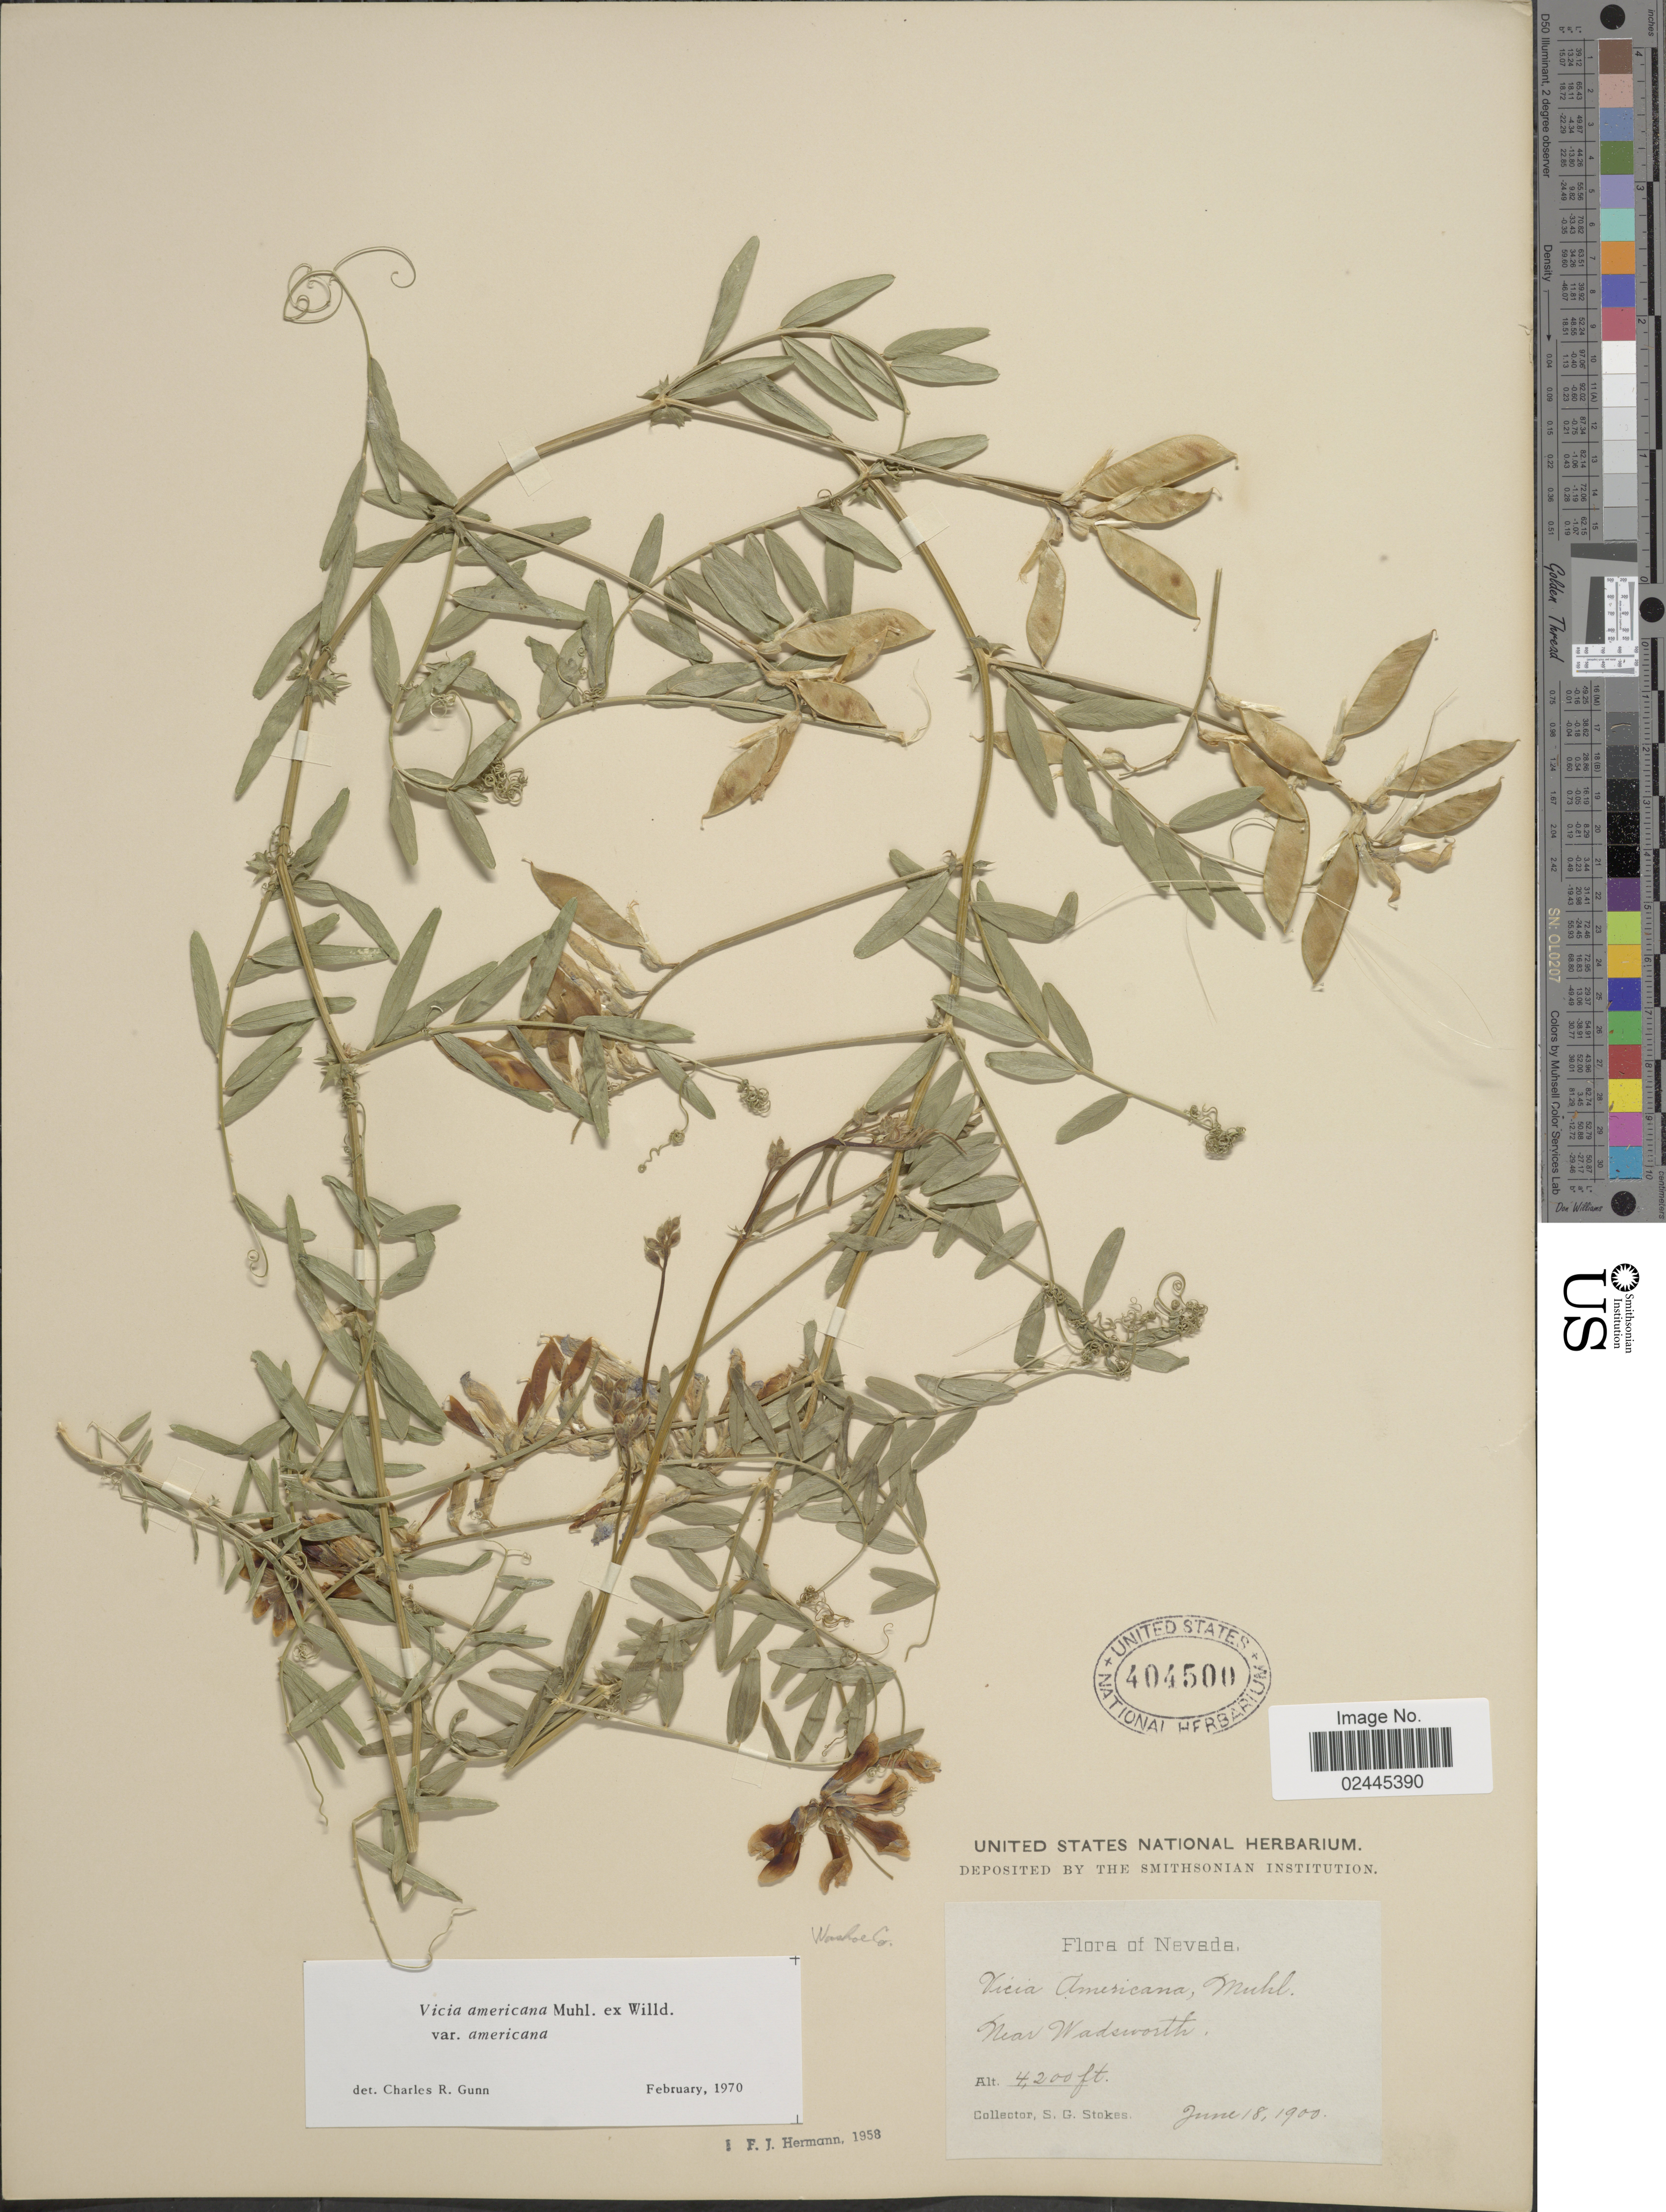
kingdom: Plantae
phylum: Tracheophyta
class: Magnoliopsida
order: Fabales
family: Fabaceae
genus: Vicia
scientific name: Vicia americana var. americana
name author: Muhl. ex Willd.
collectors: S. G. Stokes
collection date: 1900-06-18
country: United States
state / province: Nevada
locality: Near Wadsworth. Washoe Co.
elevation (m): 1280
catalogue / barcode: US 404500